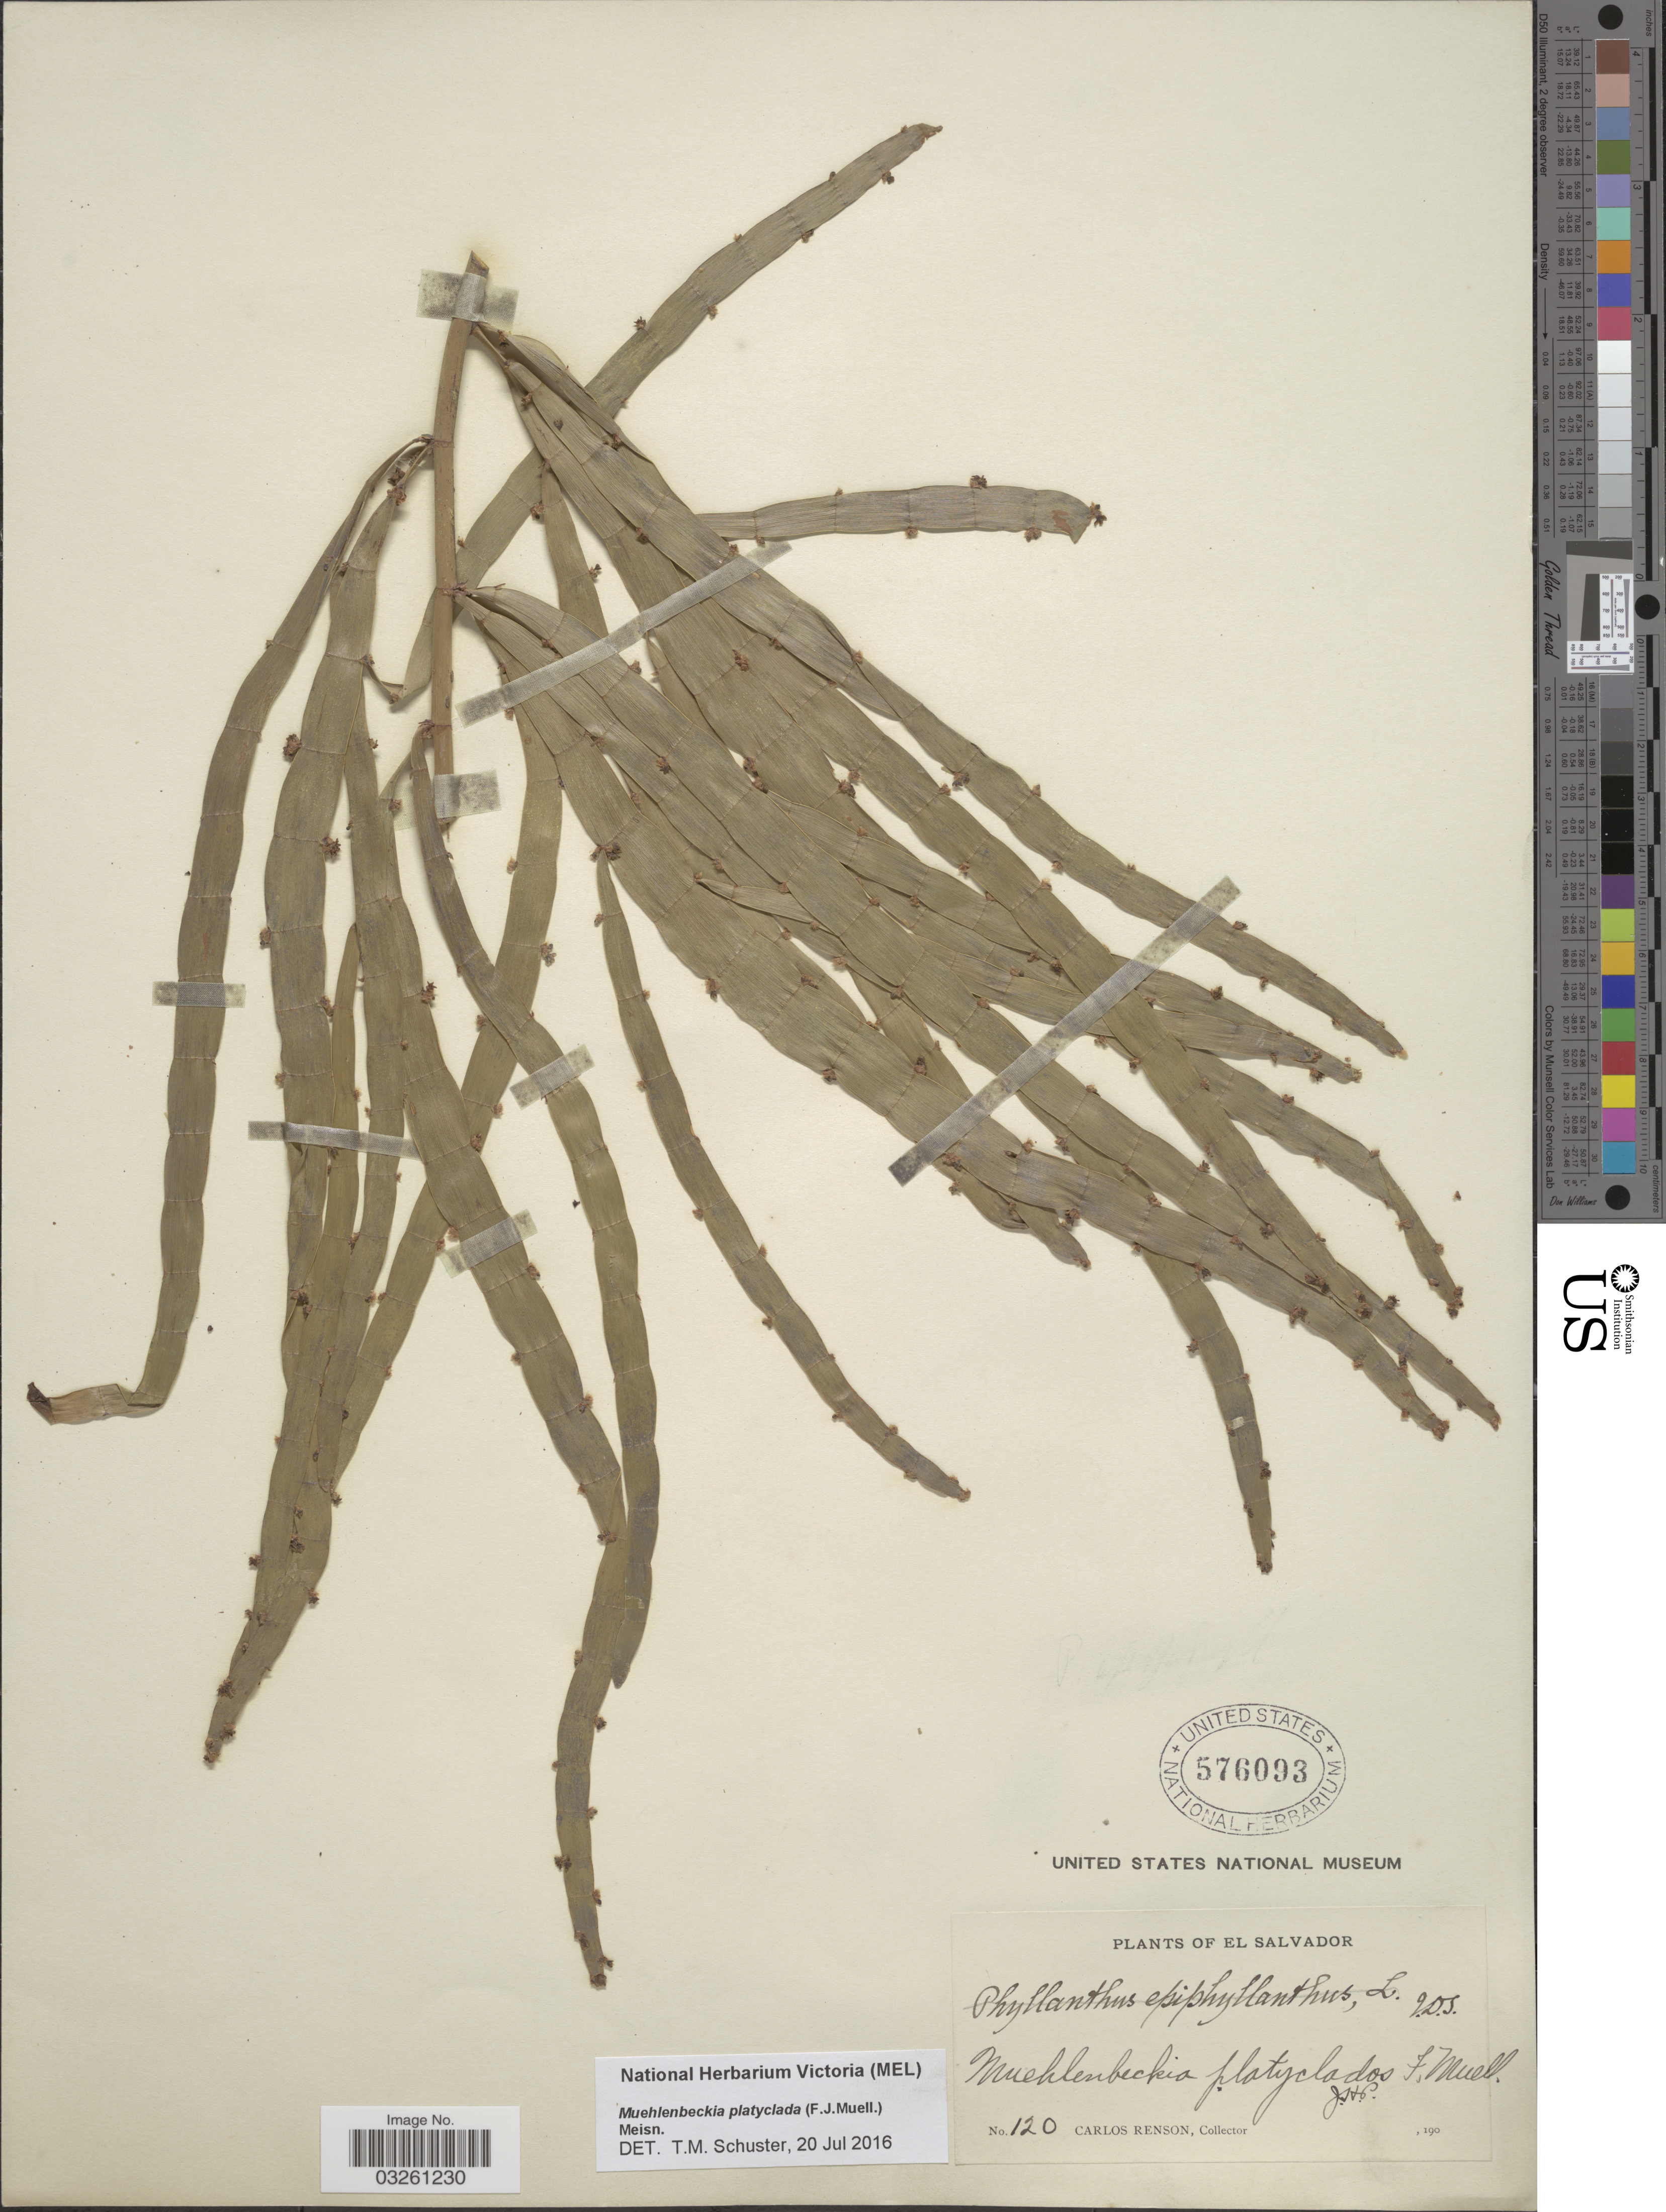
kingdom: Plantae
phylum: Tracheophyta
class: Magnoliopsida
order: Caryophyllales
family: Polygonaceae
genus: Muehlenbeckia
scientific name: Muehlenbeckia platyclada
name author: (F. Muell.) Meisn.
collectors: C. Renson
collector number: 120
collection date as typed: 190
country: El Salvador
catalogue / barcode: US 576093